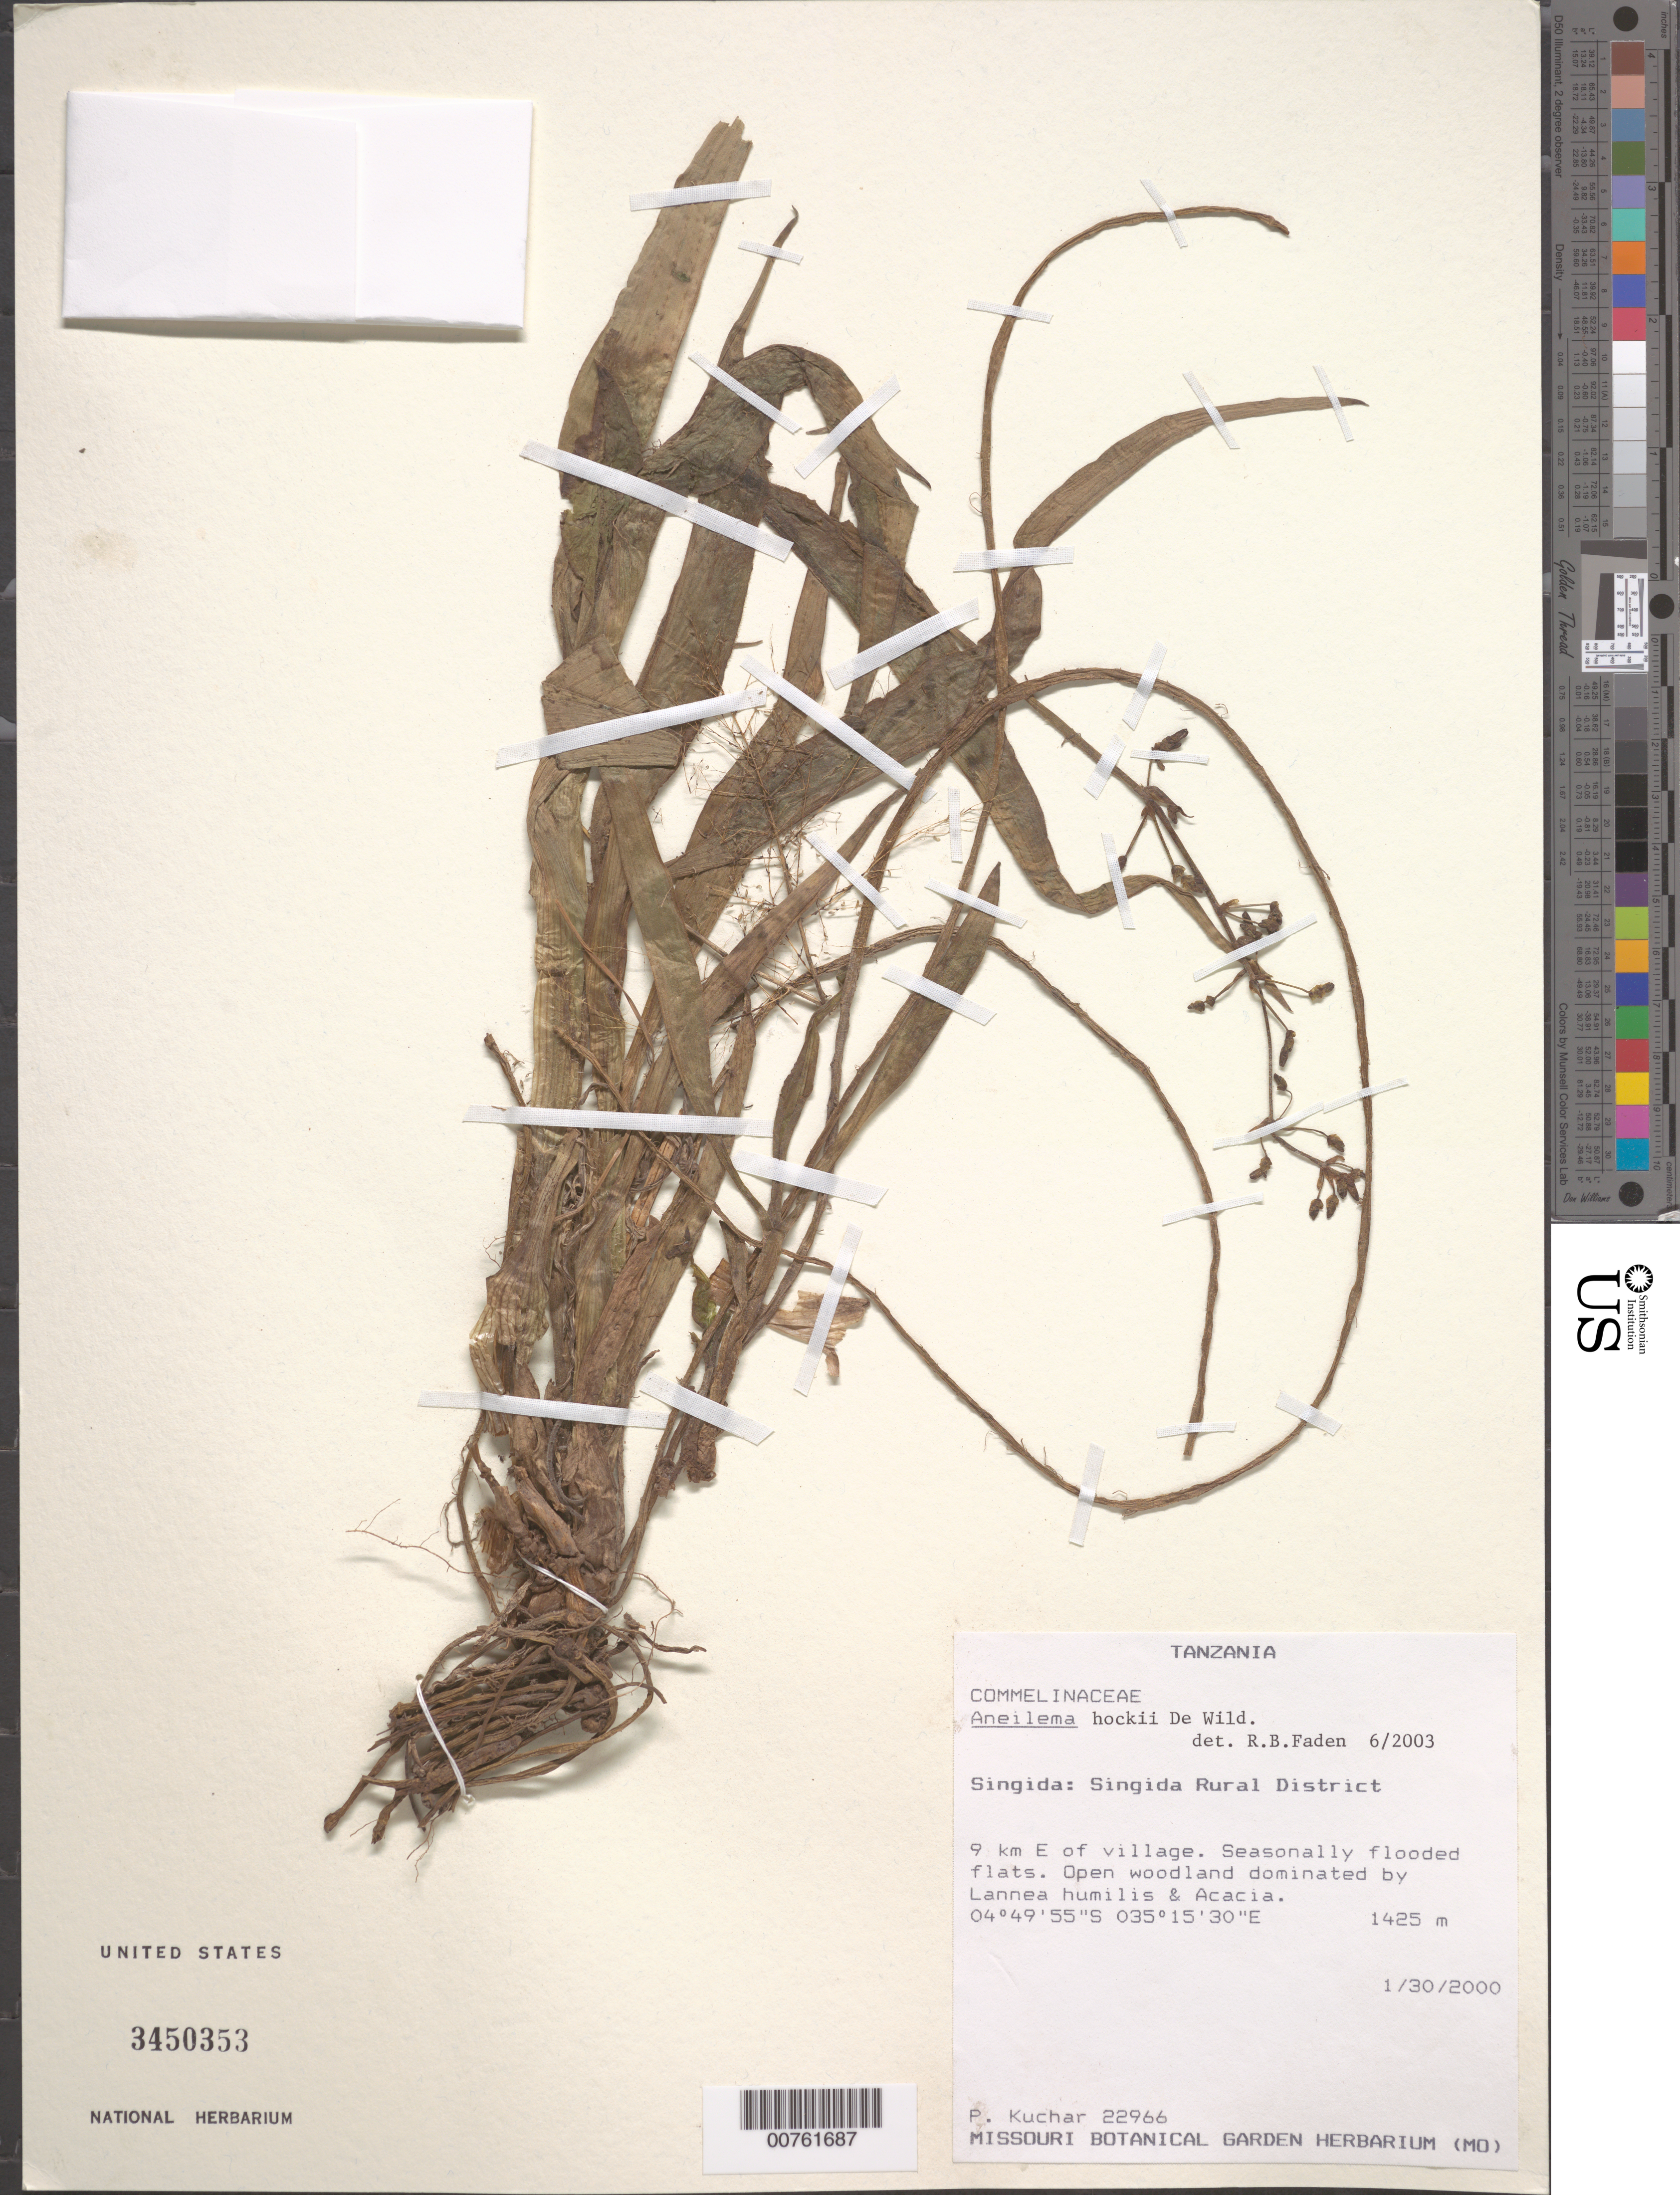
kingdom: Plantae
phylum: Tracheophyta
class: Liliopsida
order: Commelinales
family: Commelinaceae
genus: Aneilema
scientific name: Aneilema hockii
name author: De Wild.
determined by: Faden, Robert B., (US), Smithsonian Institution - National Museum of Natural History (UNITED STATES)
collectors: P. Kuchar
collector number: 22966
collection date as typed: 30 Jan 2000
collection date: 2000-01-30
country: Tanzania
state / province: Singida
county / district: Singida Rural District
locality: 9 km E of village.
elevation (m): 1425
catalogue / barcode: US 3450353